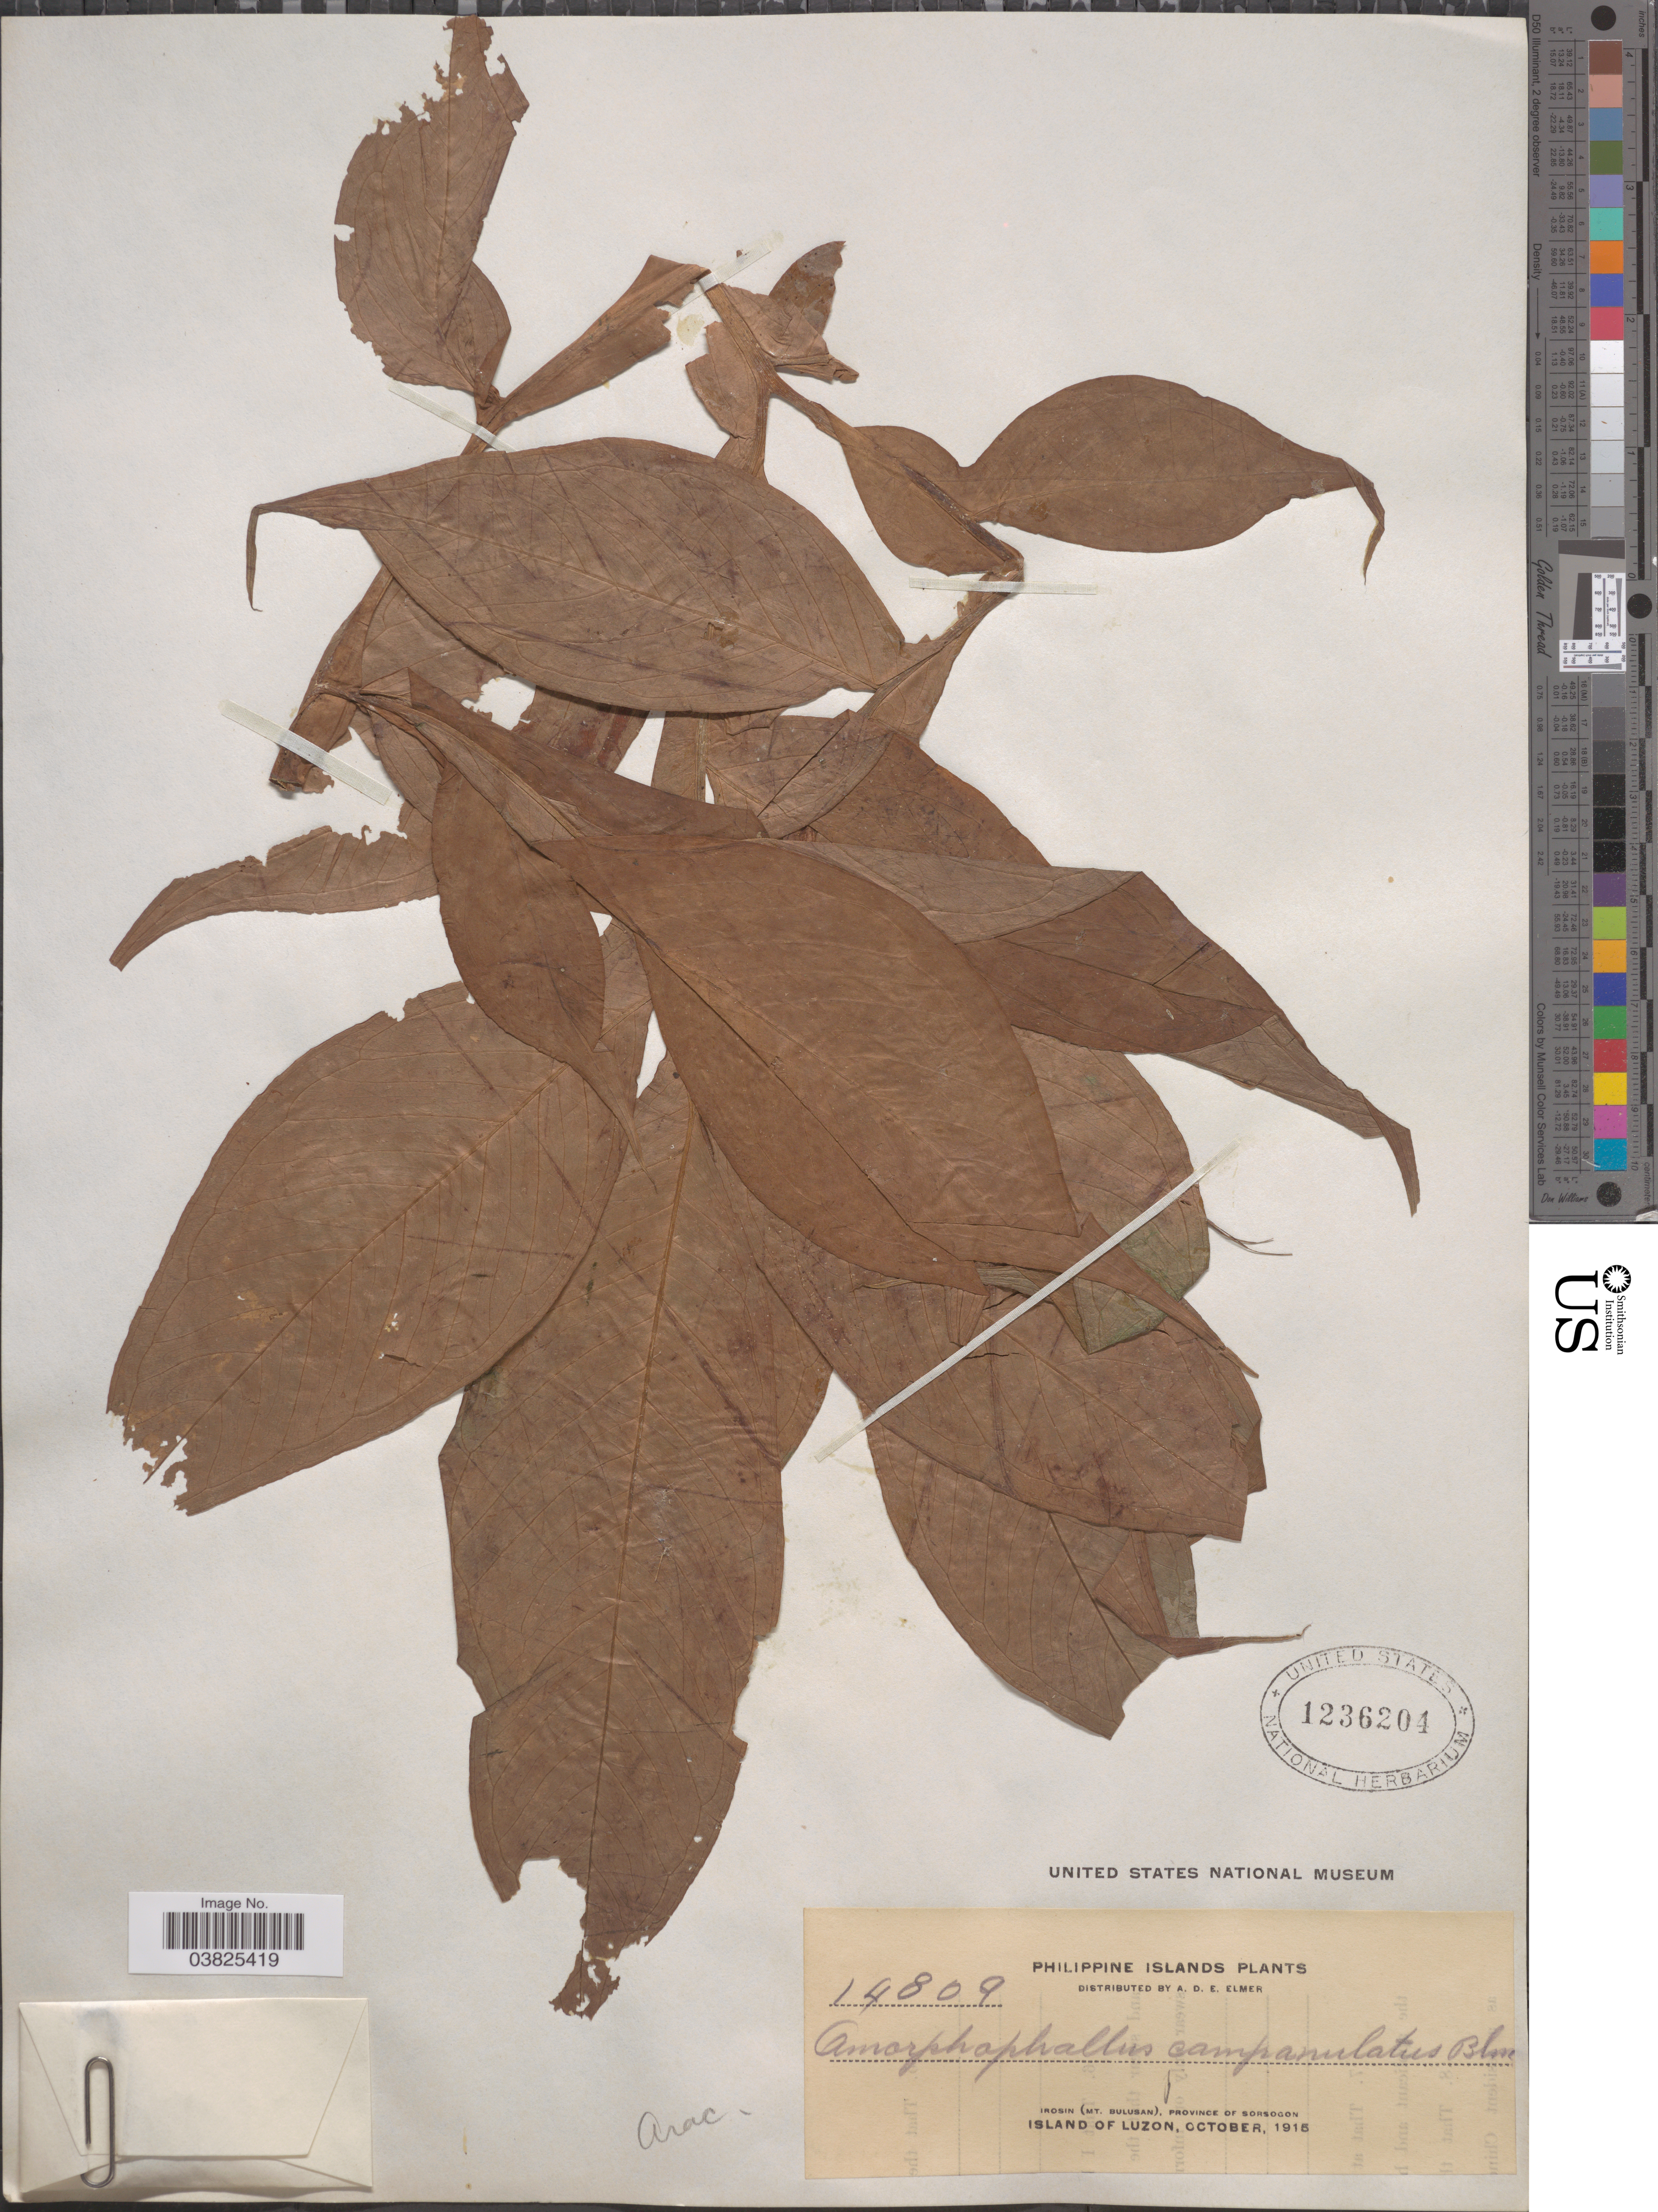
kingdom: Plantae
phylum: Tracheophyta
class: Liliopsida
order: Alismatales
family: Araceae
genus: Amorphophallus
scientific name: Amorphophallus paeoniifolius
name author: (Dennst.) Nicolson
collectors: A. D. E. Elmer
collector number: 14809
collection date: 1915-10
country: Philippines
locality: Irosin (Mt. Bulusan), Province of Sorsogon. Island of Luzon.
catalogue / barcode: US 1236204